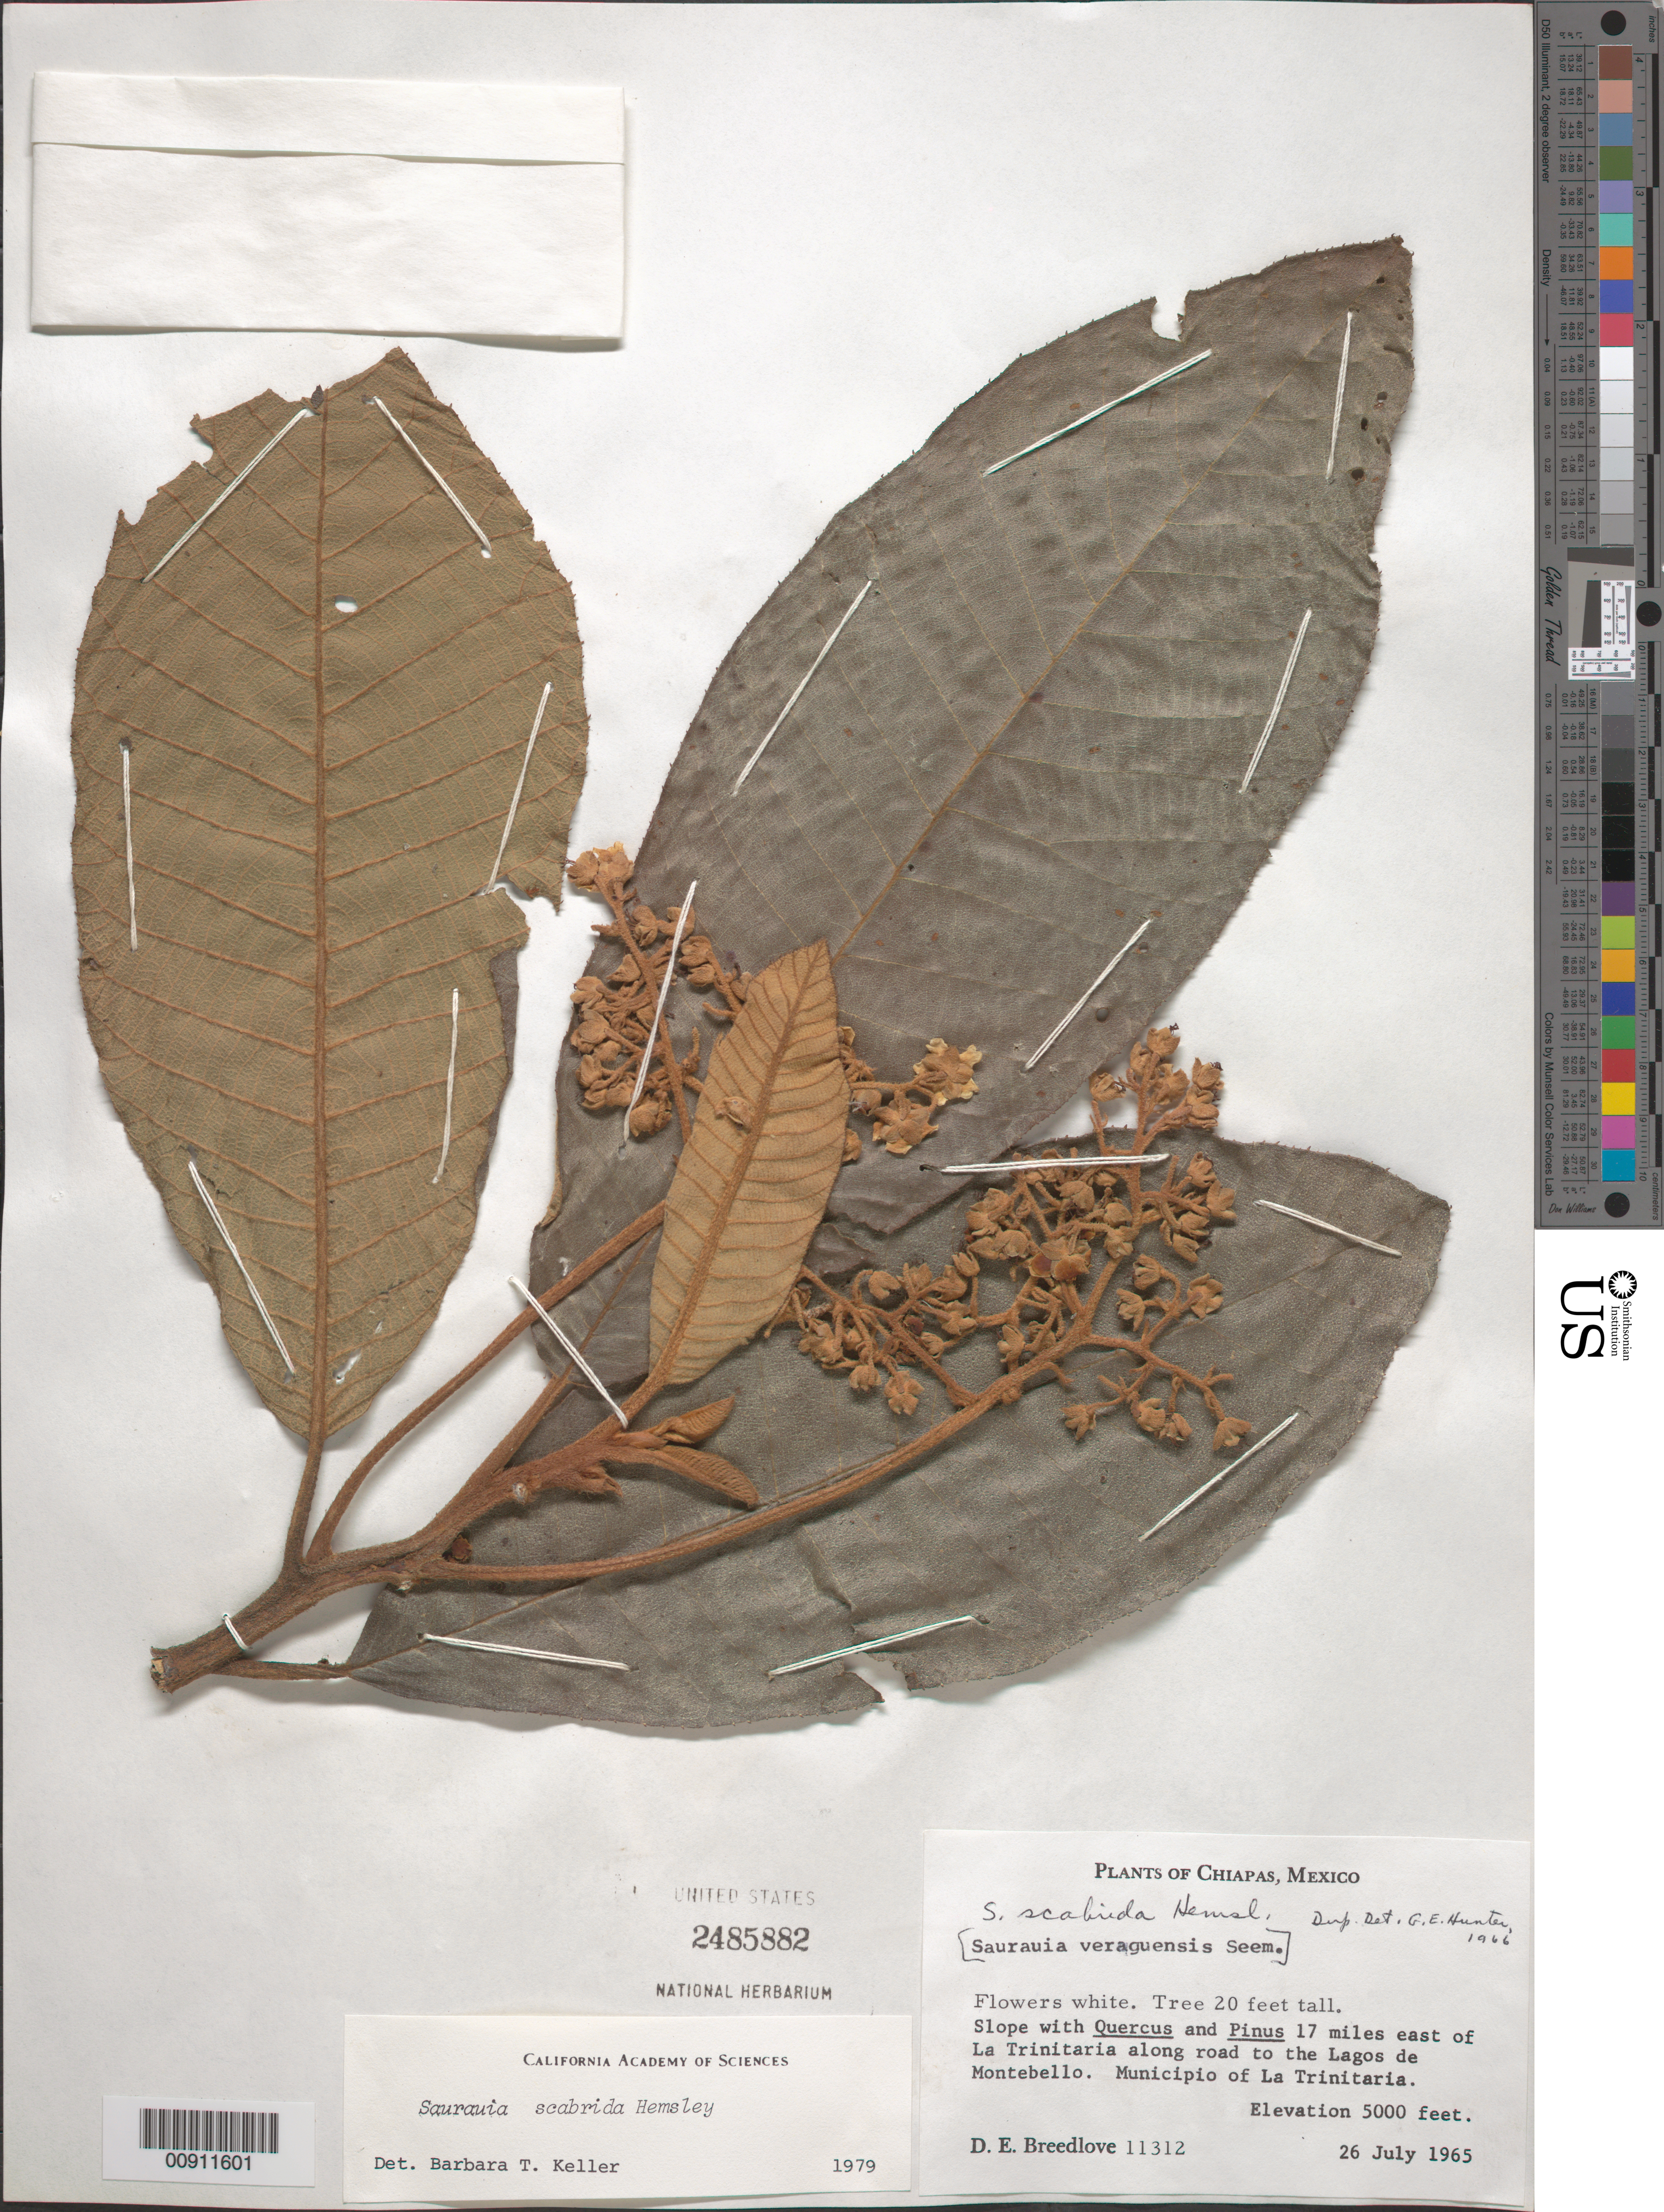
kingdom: Plantae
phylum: Tracheophyta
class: Magnoliopsida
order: Ericales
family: Actinidiaceae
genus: Saurauia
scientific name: Saurauia scabrida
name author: Hemsl.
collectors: D. E. Breedlove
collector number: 11312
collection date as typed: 26 Jul 1965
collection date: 1965-07-26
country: Mexico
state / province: Chiapas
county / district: Trinitaria, La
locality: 17 miles east of La Trinitaria along road to the Lagos de Montebello. Municipio of La Trinitaria, Chiapas.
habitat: Slope with Quercus and Pinus.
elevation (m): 1524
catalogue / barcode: US 2485882